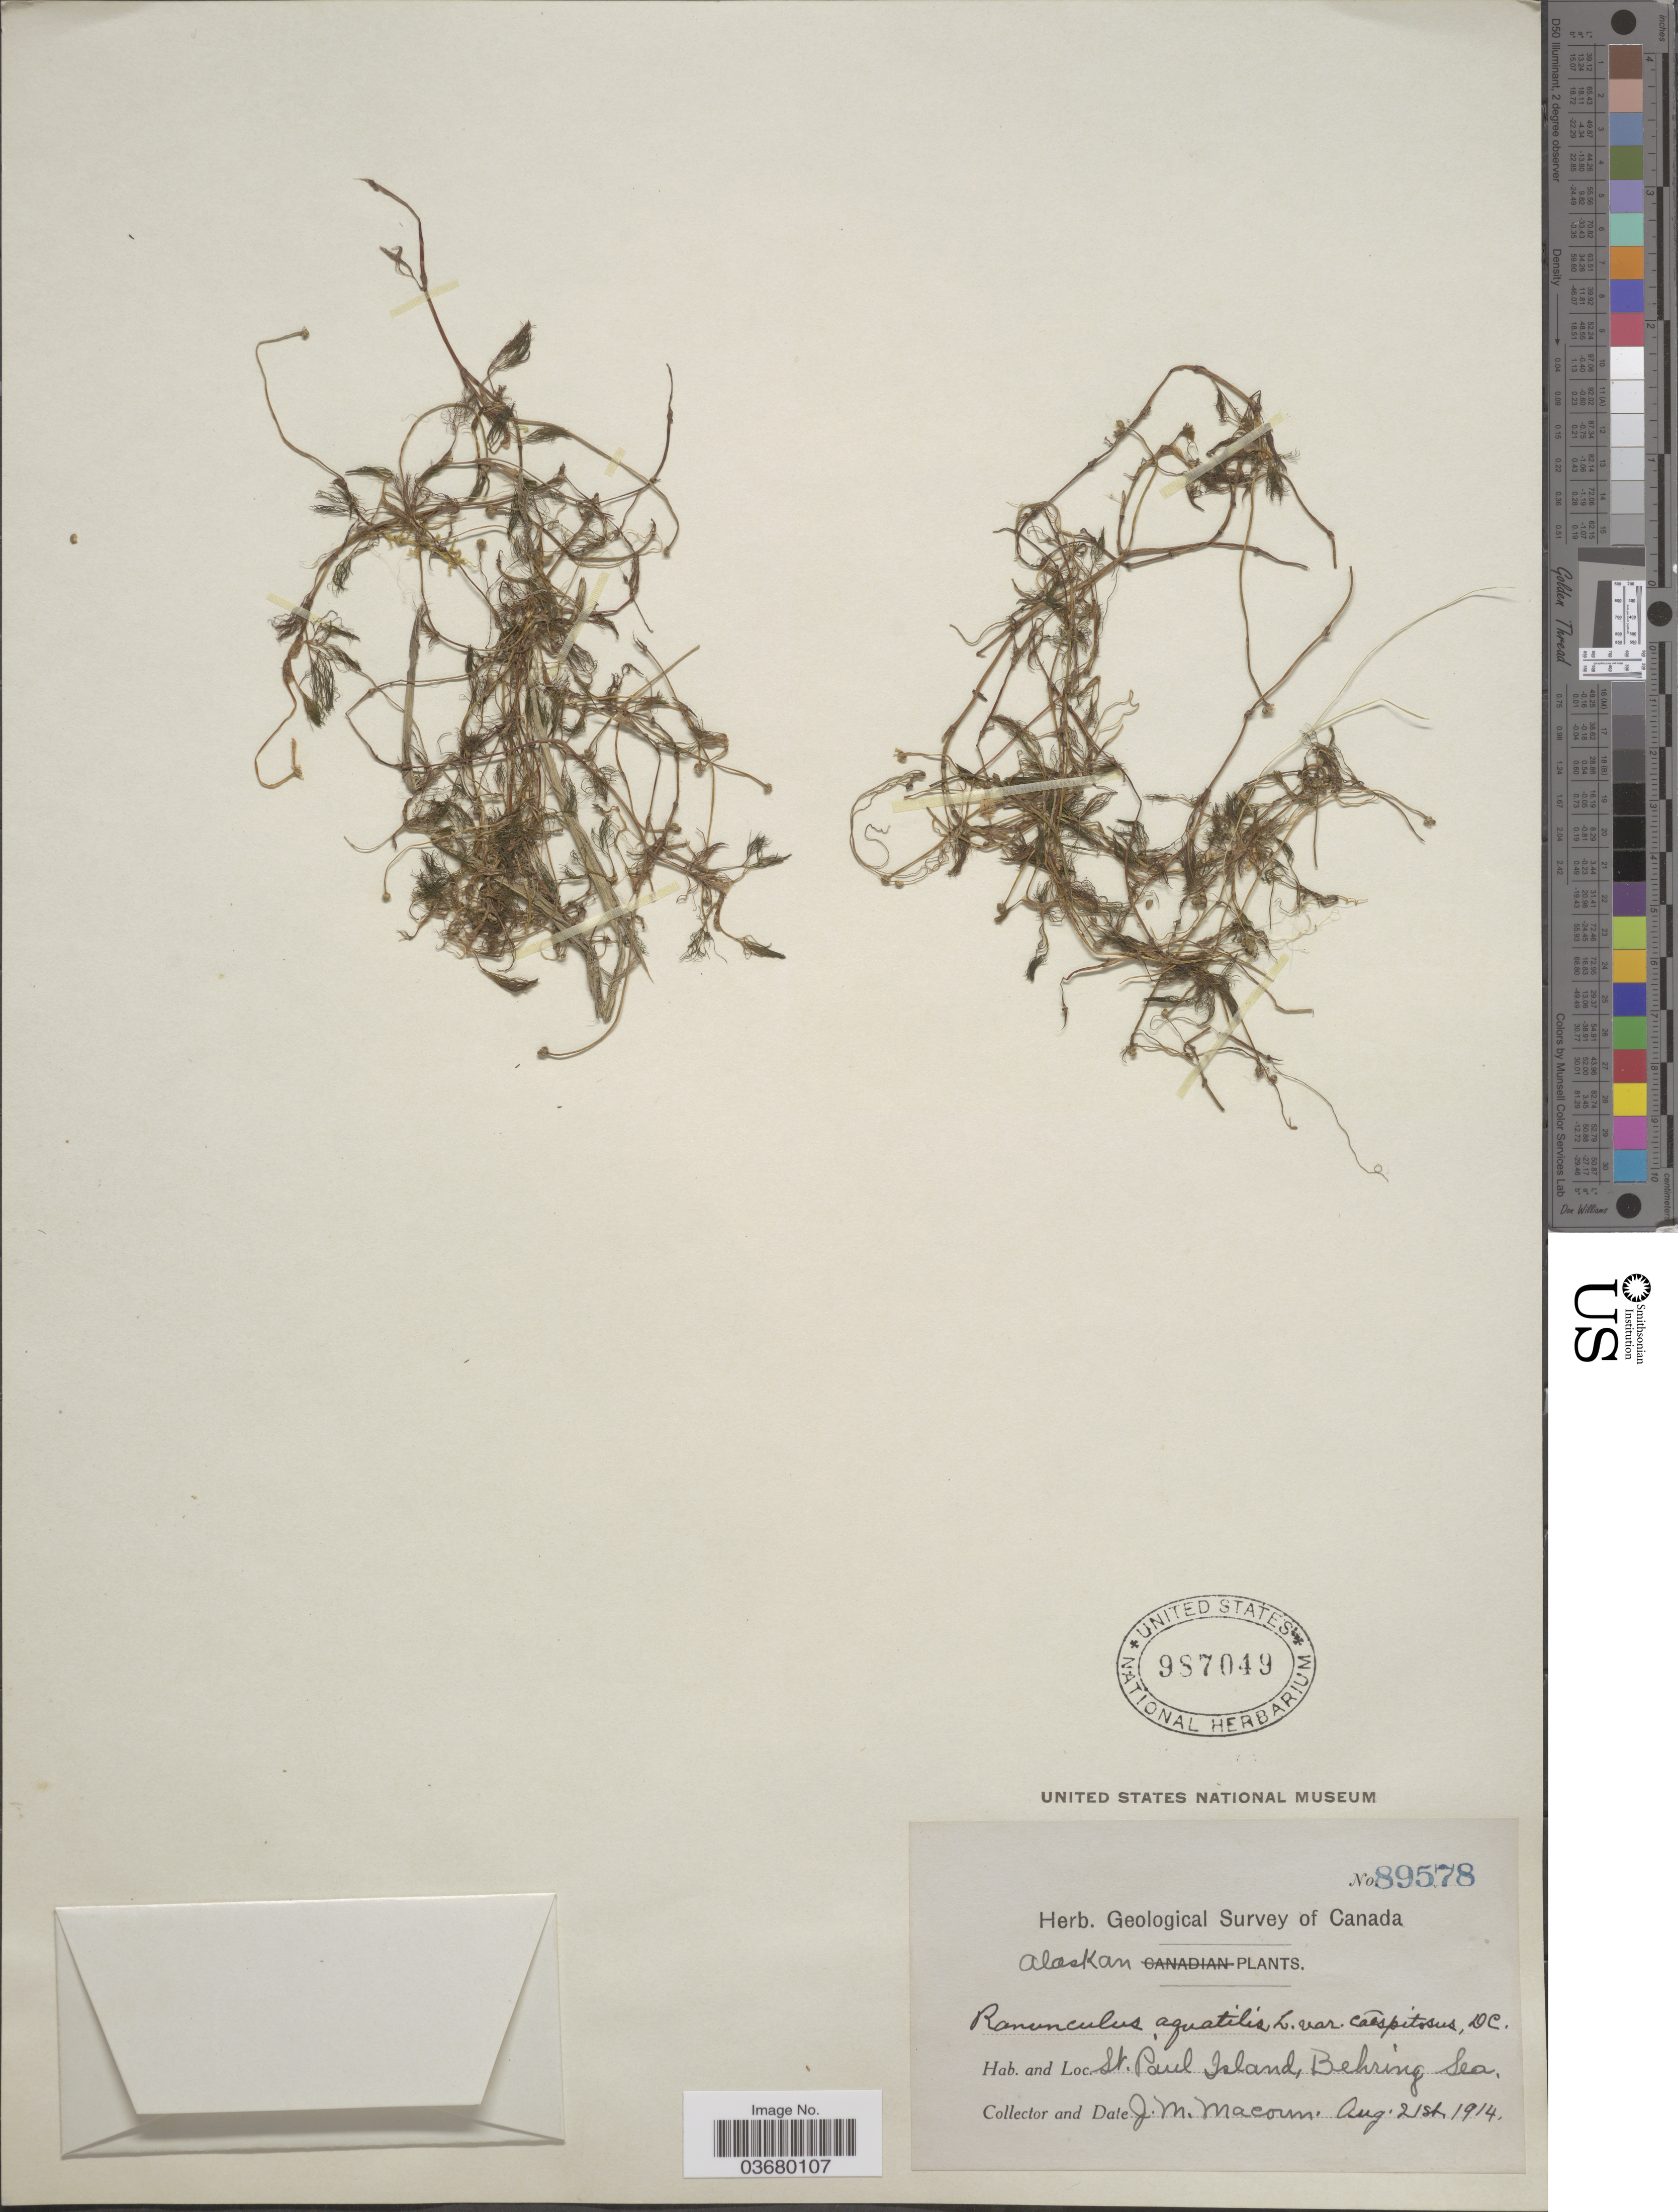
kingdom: Plantae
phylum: Tracheophyta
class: Magnoliopsida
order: Ranunculales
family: Ranunculaceae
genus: Ranunculus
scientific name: Ranunculus trichophyllus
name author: Chaix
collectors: J. M. Macoun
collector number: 89578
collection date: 1914-08-21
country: United States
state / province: Alaska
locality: St. Paul Island, Behring Sea.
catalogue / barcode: US 987049